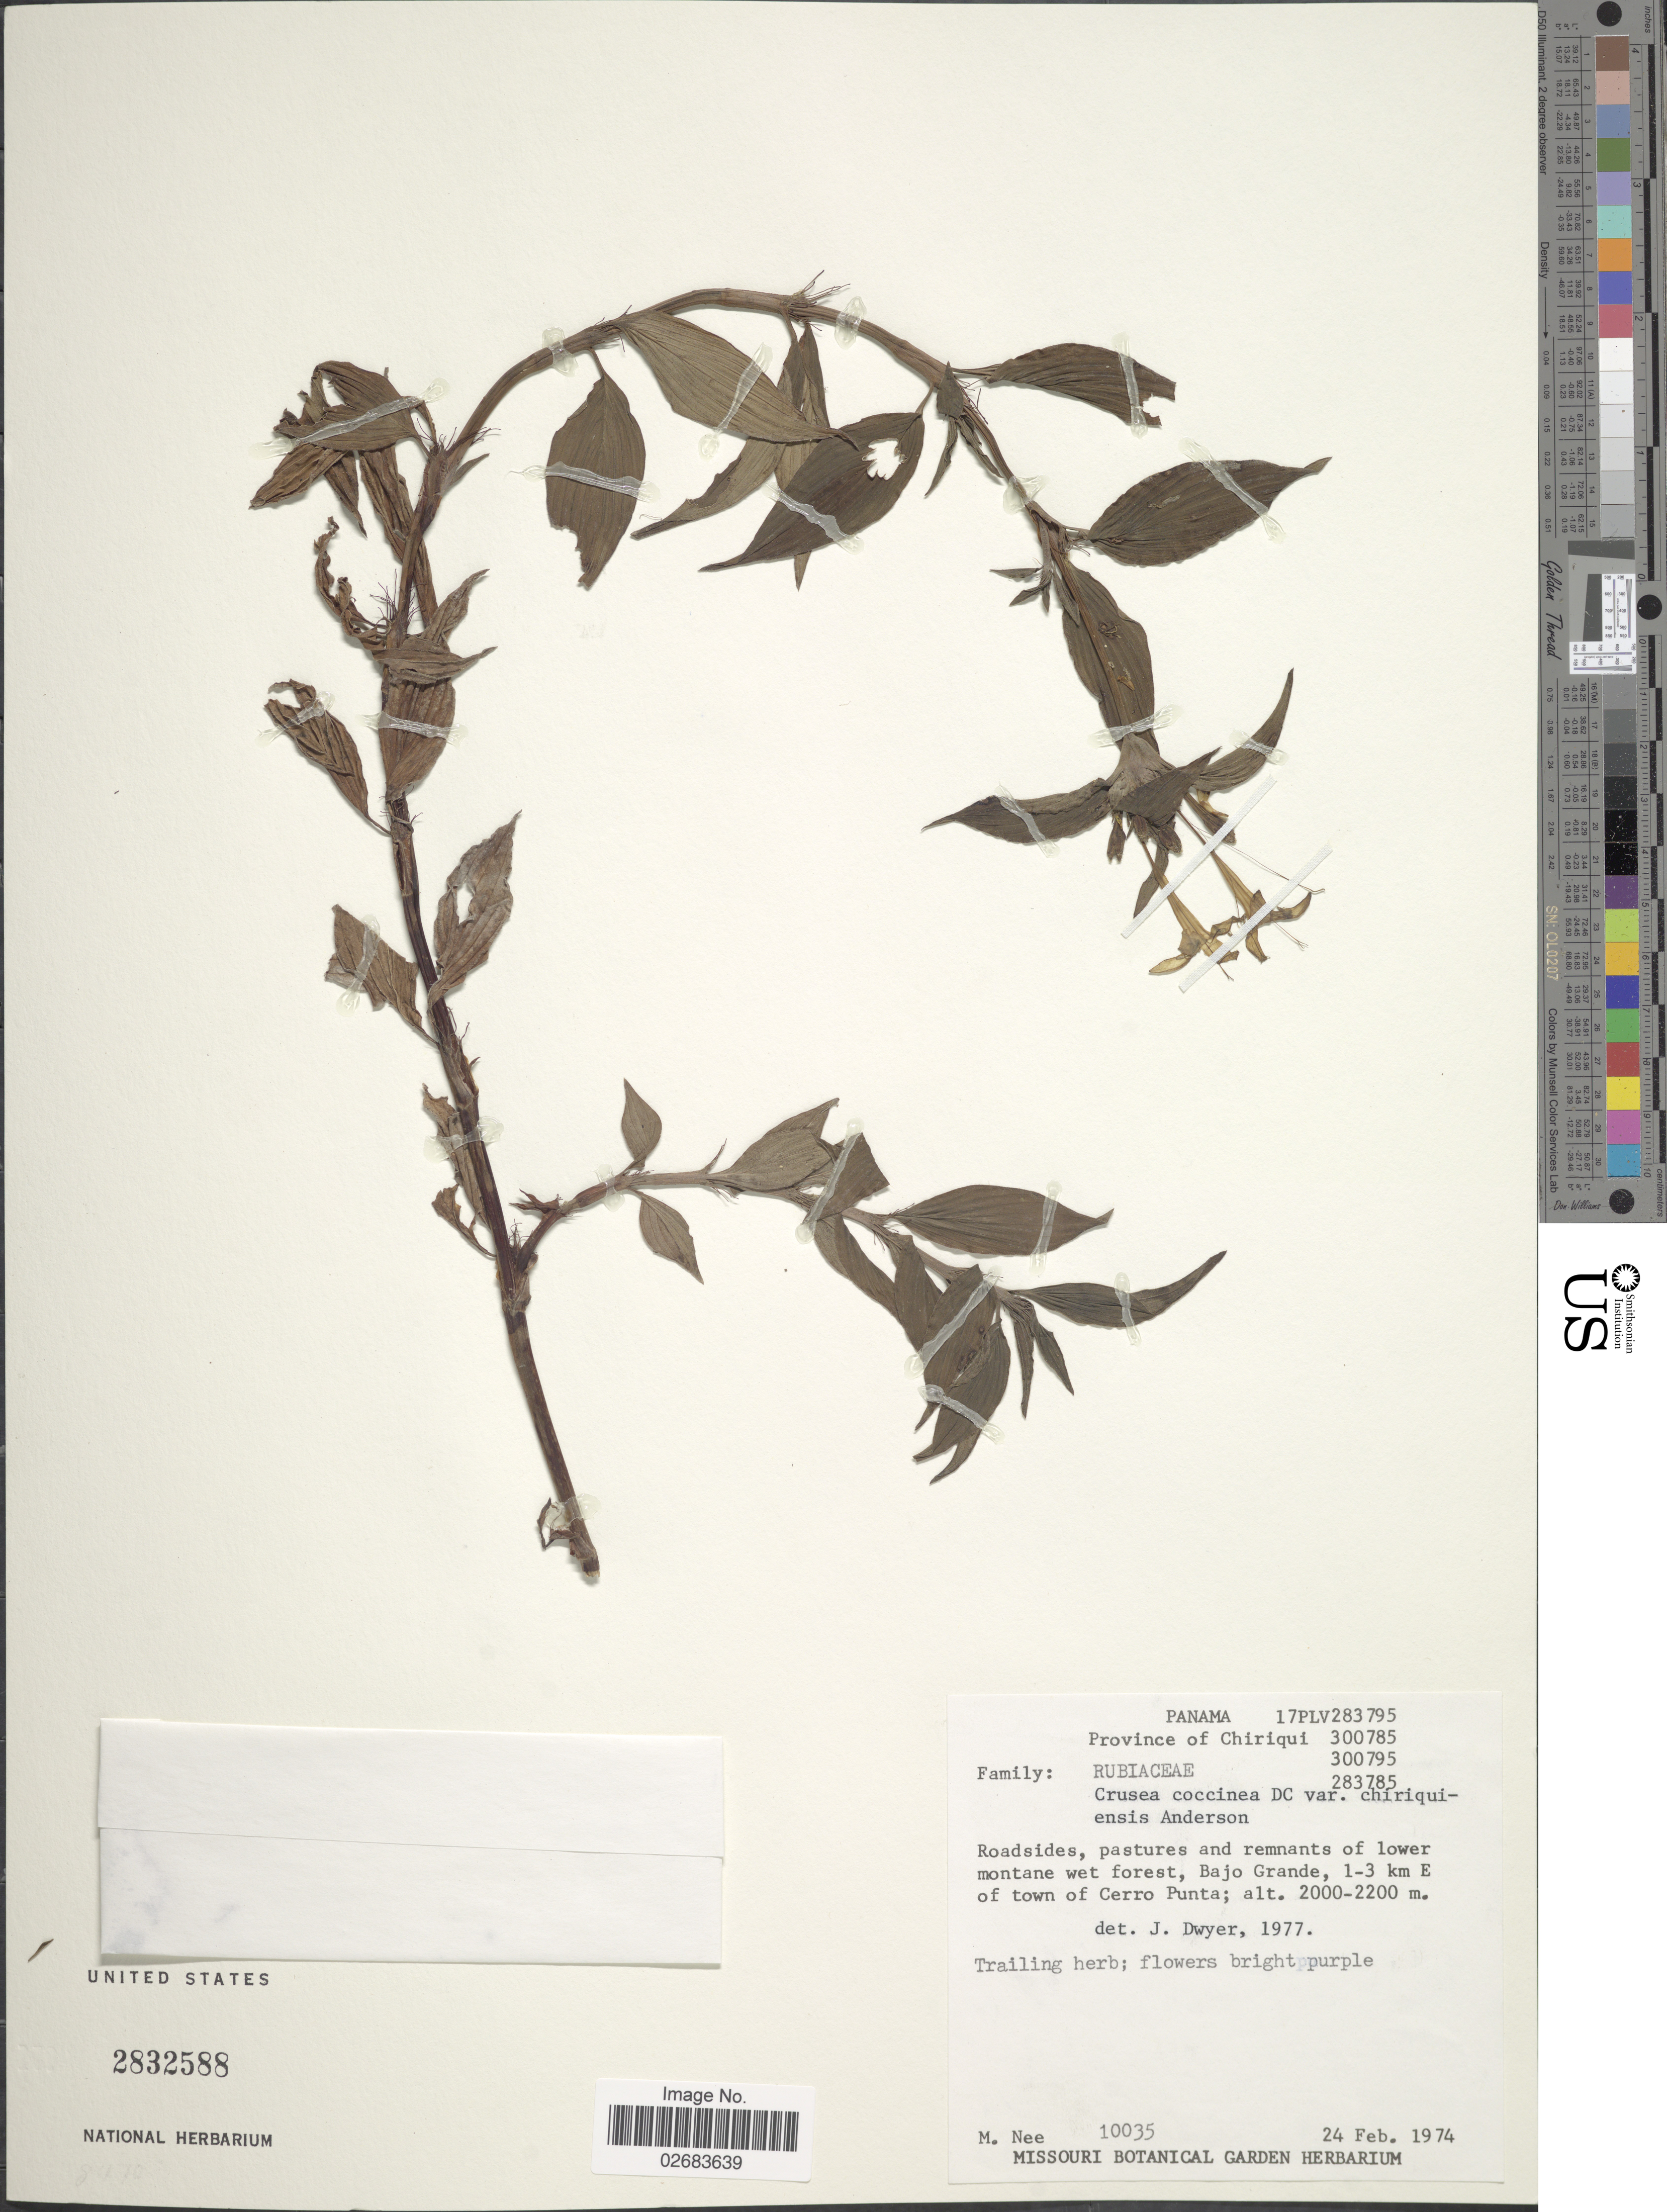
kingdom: Plantae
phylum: Tracheophyta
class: Magnoliopsida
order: Gentianales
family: Rubiaceae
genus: Crusea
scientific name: Crusea coccinea var. chiriquensis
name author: W.R. Anderson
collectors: M. Nee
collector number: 10035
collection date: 1974-02-24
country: Panama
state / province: Chiriqui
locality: Roadsides, pastures and remnants of lower montane wet forest, Bajo Grande, 1-3 km E of town of Cerro Punta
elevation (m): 2000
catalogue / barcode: US 2832588